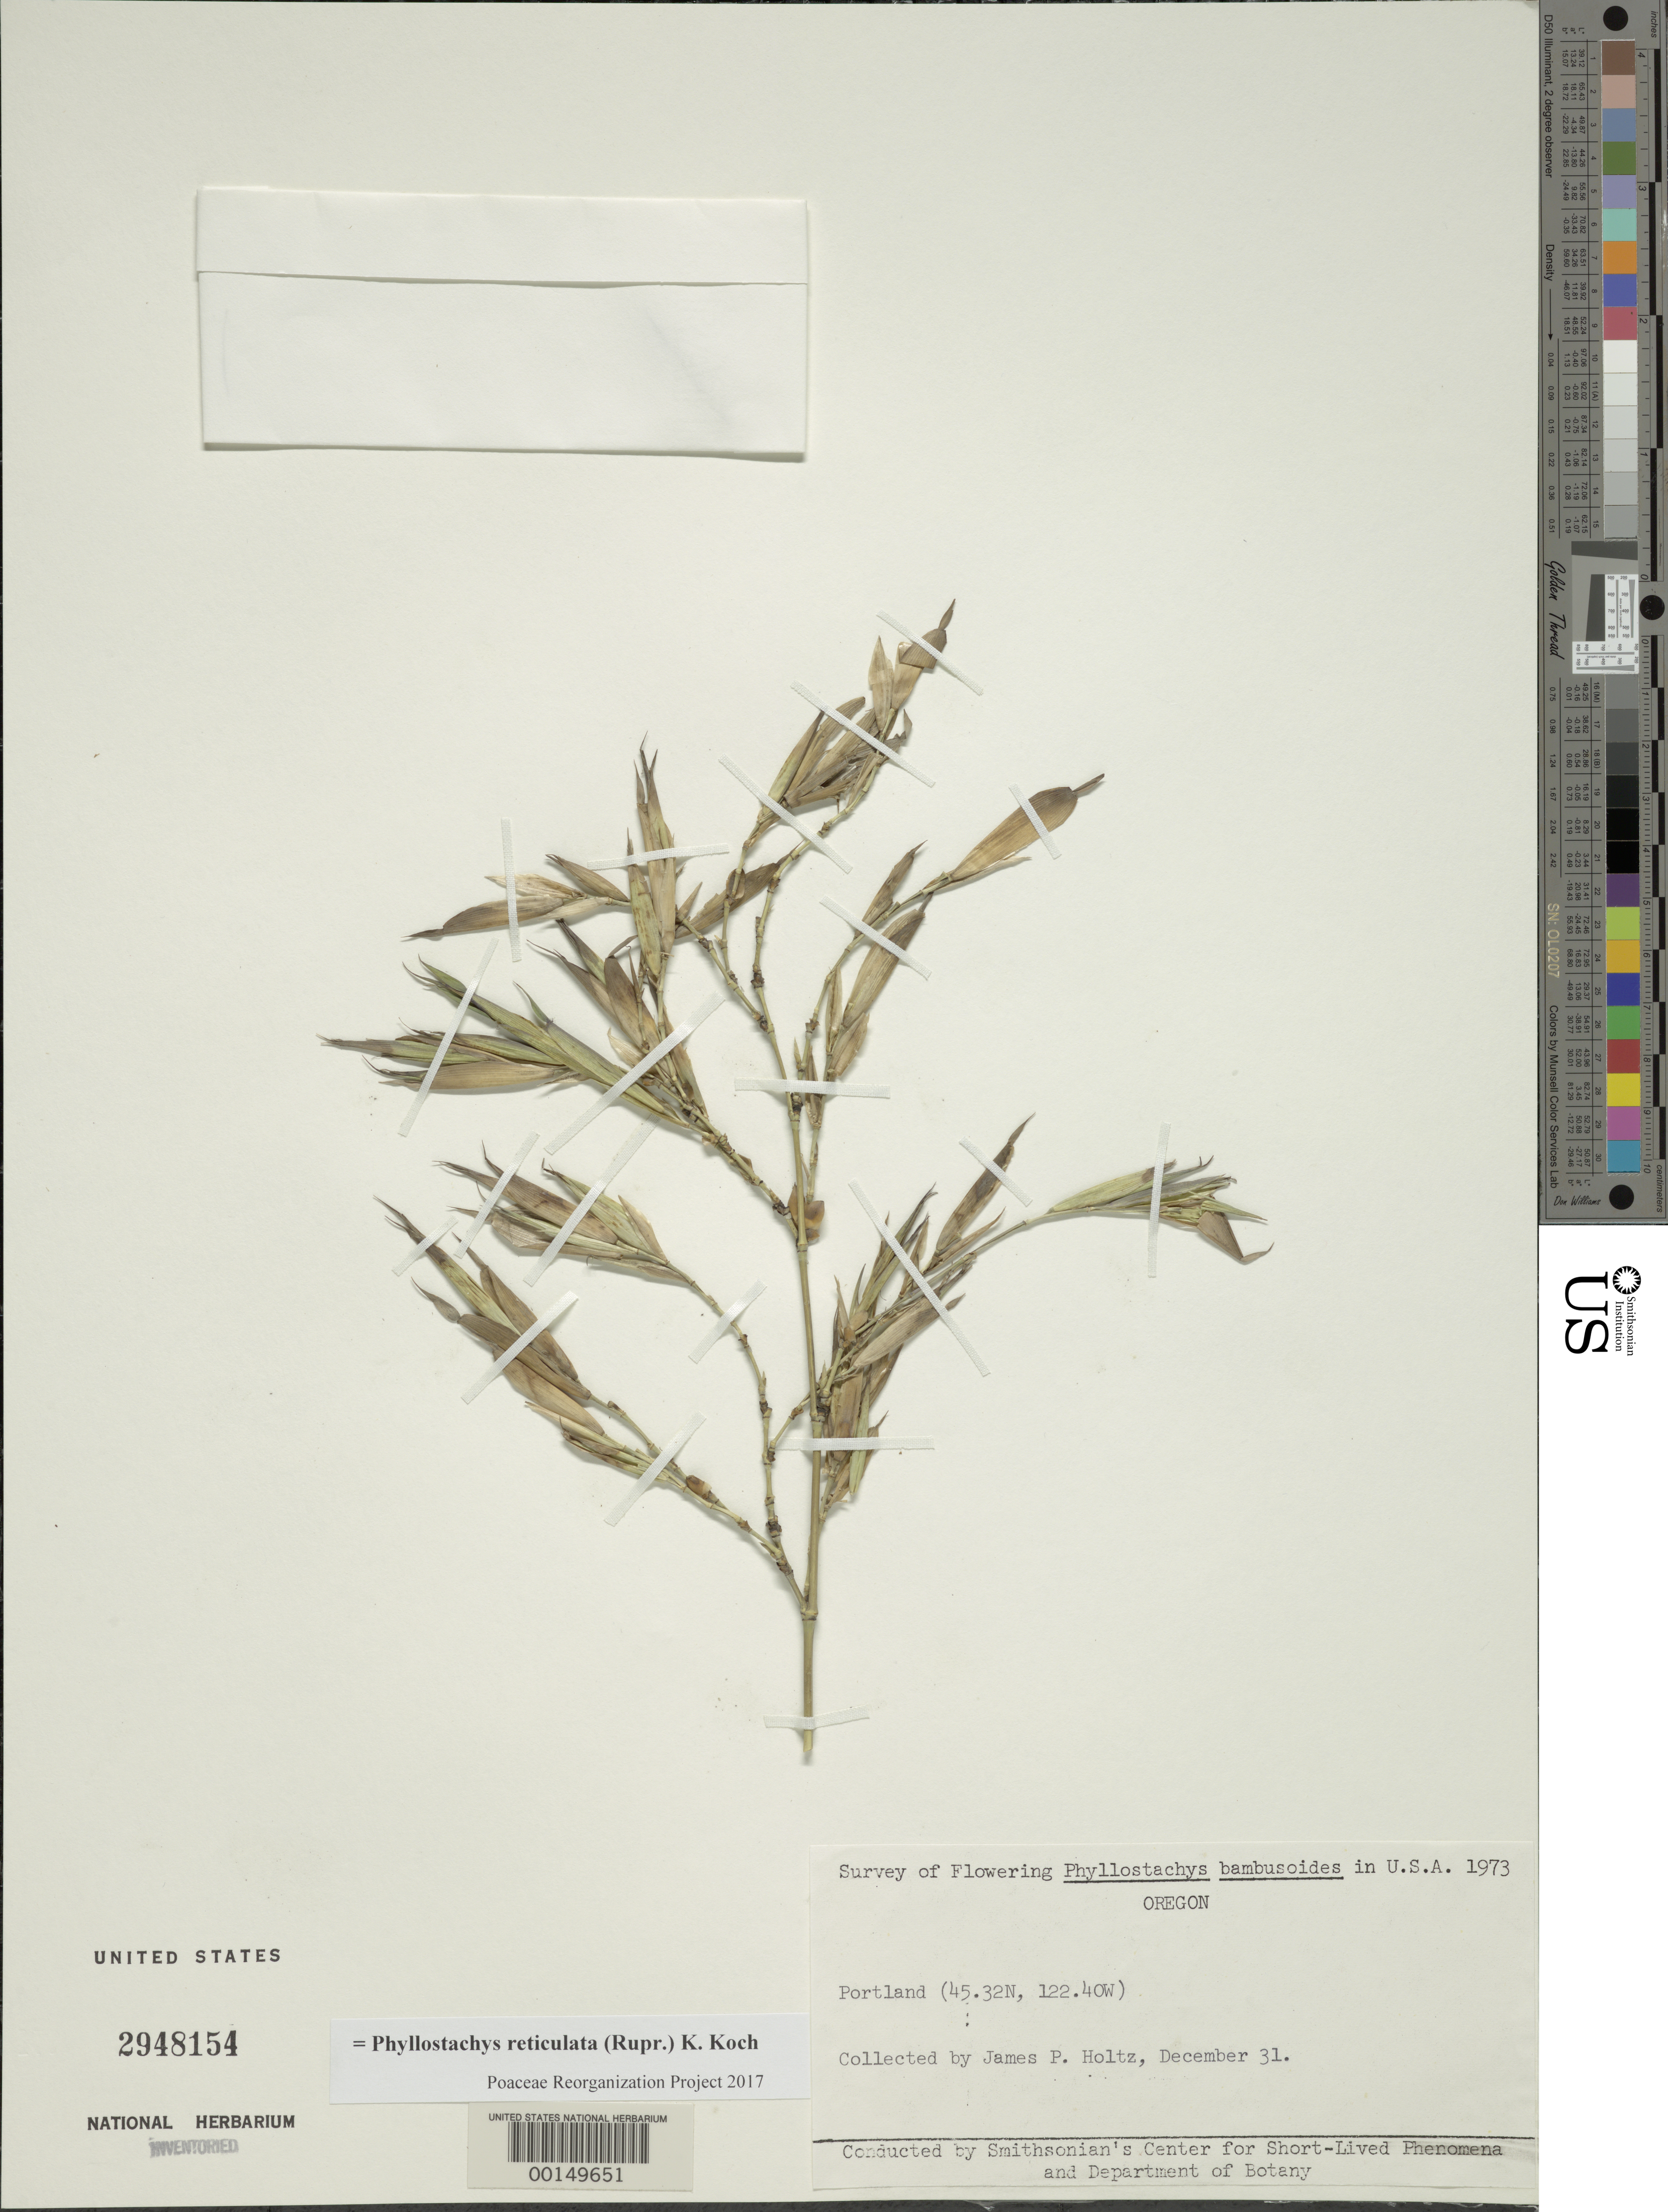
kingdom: Plantae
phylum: Tracheophyta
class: Liliopsida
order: Poales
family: Poaceae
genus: Phyllostachys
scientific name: Phyllostachys reticulata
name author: (Rupr.) K. Koch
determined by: Poaceae Reorganization Project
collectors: J. Holtz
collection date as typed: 31 Dec 1973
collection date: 1973-12-31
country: United States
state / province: Oregon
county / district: Multnomah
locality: Portland, lat. 45.32n: long. 122.40w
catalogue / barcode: US 2948154